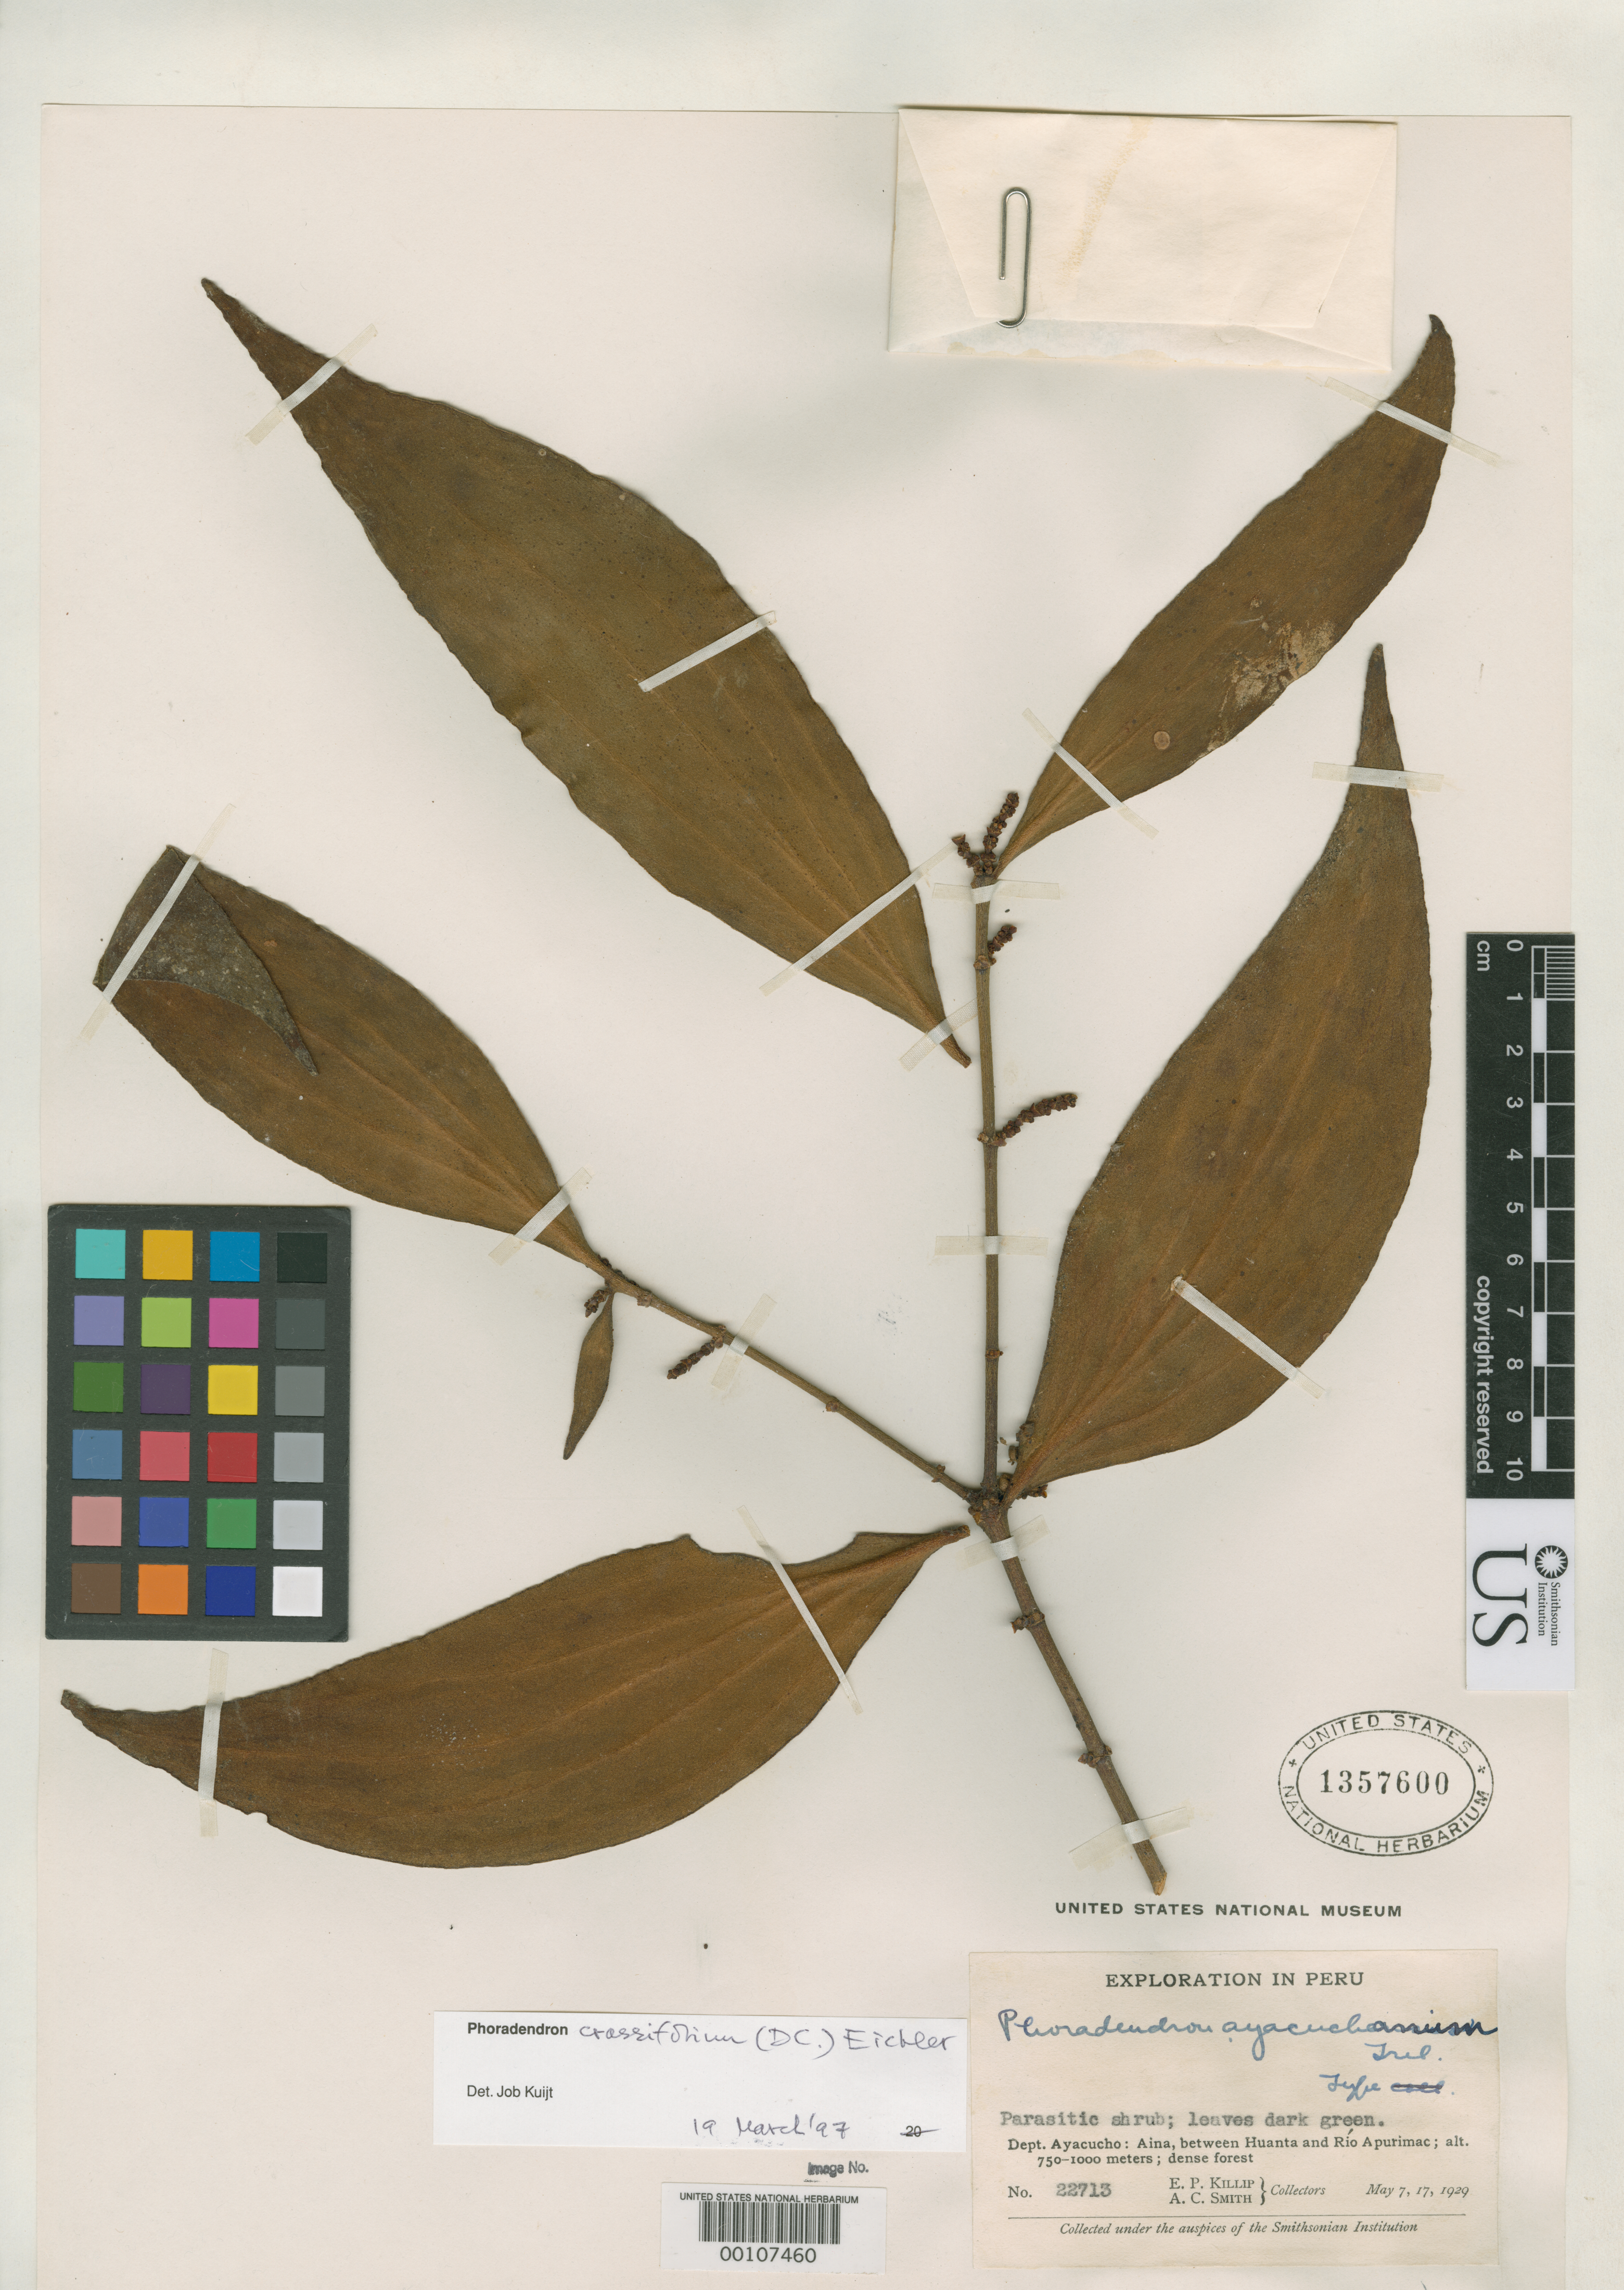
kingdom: Plantae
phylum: Tracheophyta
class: Magnoliopsida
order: Santalales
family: Viscaceae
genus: Phoradendron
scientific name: Phoradendron ayacuchanum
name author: Trel. in J.F. Macbr.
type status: Type Collection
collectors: E. P. Killip & A. C. Smith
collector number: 22713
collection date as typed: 07 May 1929 to 17 May 1929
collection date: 1929-05-07/1929-05-17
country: Peru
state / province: Ayacucho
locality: Aina, between Huanta and Río Apurímac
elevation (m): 750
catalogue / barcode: US 1357600